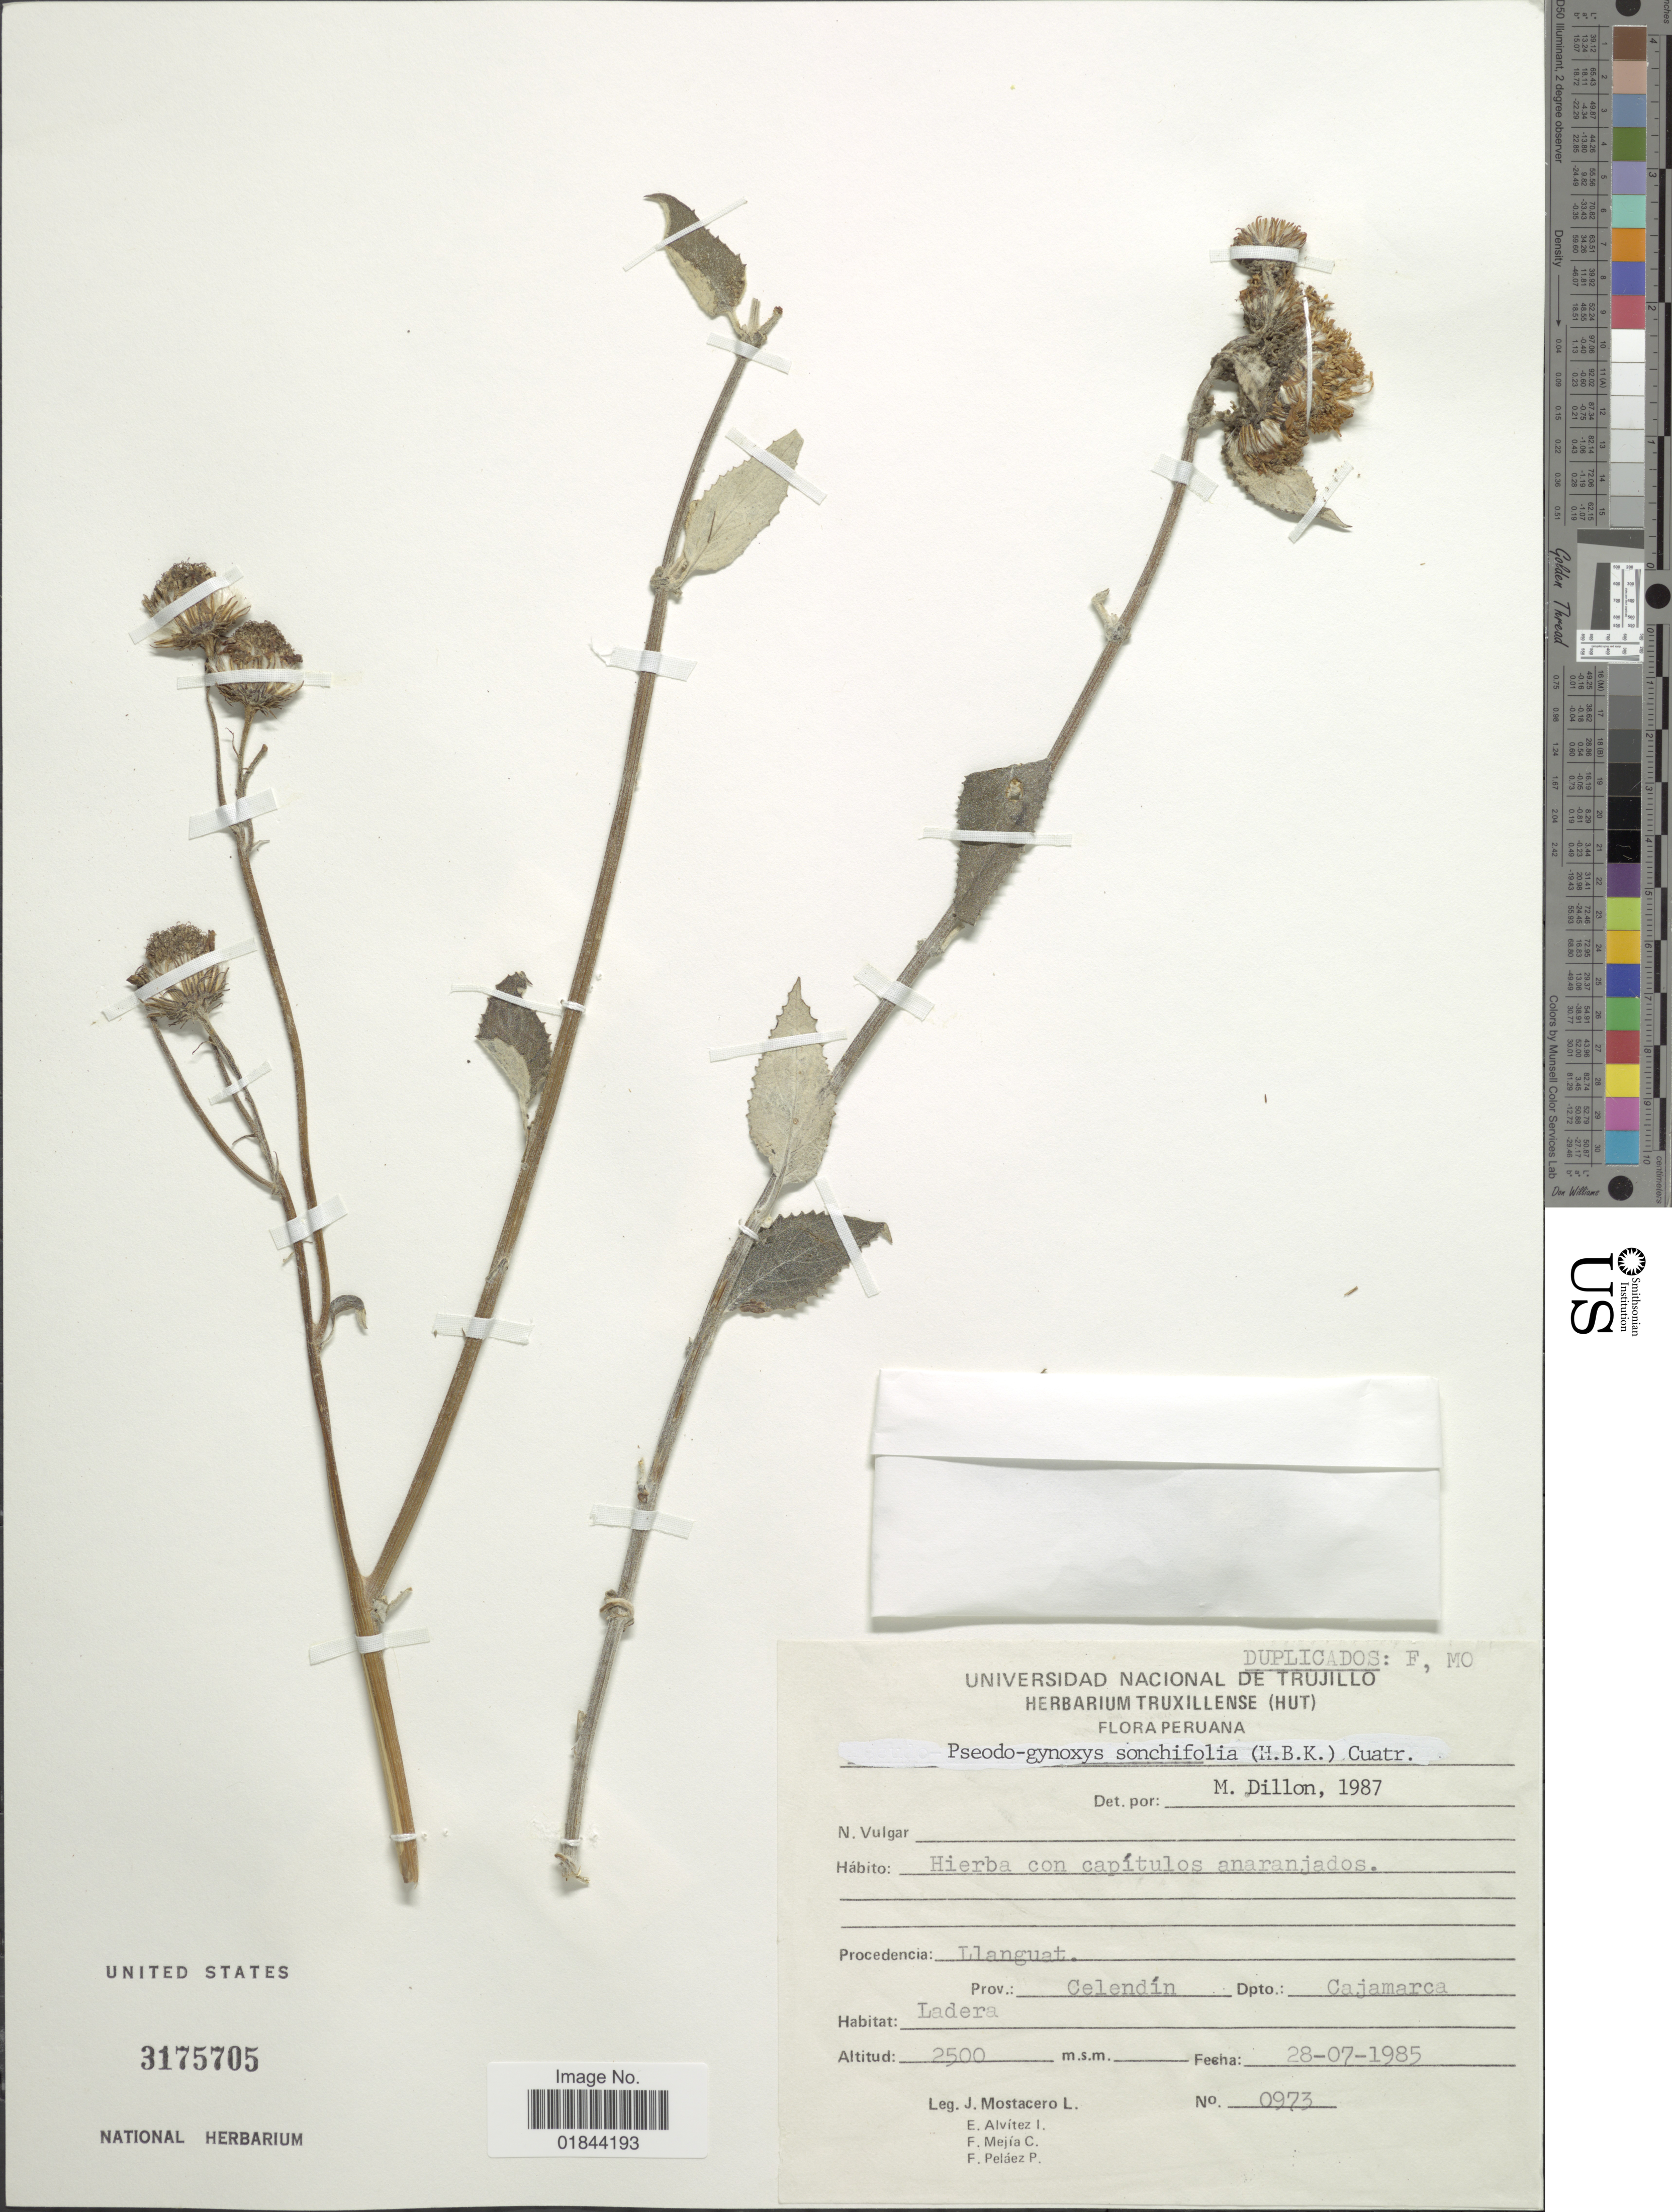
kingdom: Plantae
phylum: Tracheophyta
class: Magnoliopsida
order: Asterales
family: Asteraceae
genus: Paragynoxys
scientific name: Paragynoxys sochoides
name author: (Kunth) Cuatrec.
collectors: E. Alvitez I., F. Mejia C. & F. Pelaez P.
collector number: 0973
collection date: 1985-07-28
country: Peru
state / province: Cajamarca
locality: Procedencia: Llanguat, Prov. Celendin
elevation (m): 2500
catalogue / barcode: US 3175705